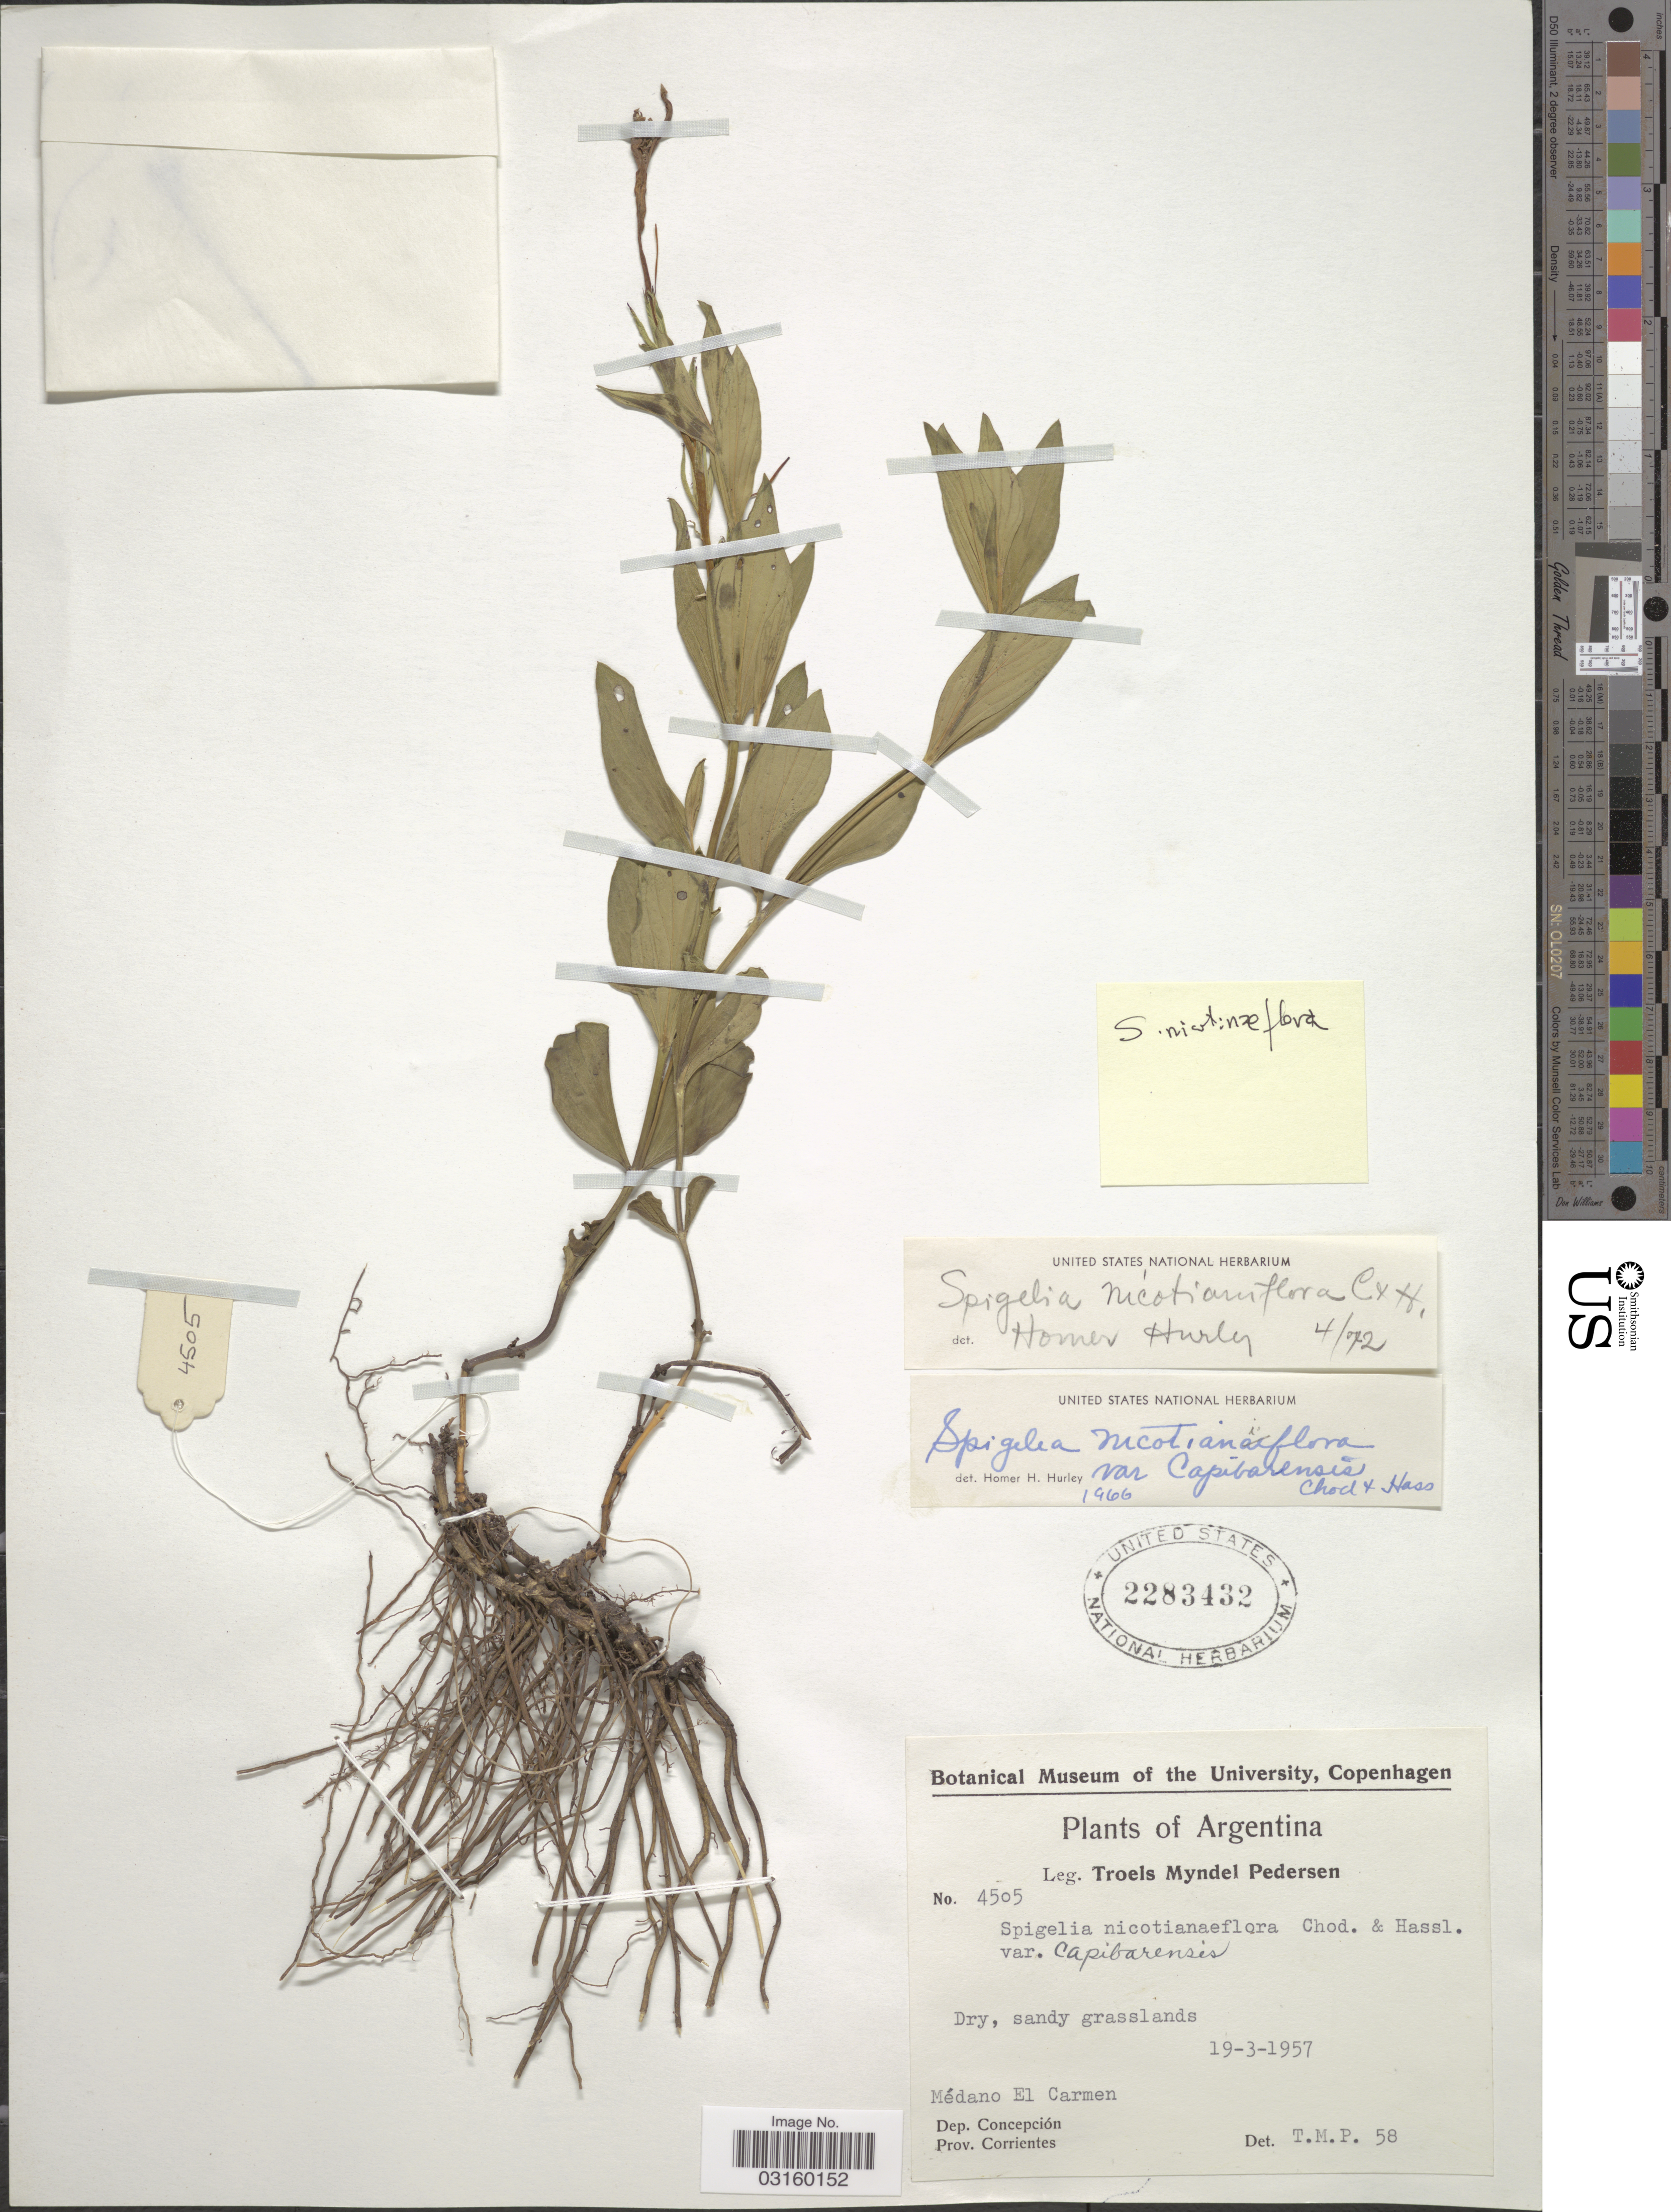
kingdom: Plantae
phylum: Tracheophyta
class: Magnoliopsida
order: Gentianales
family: Loganiaceae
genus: Spigelia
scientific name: Spigelia nicotianiflora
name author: Chodat & Hassl.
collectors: T. Pederson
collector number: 4505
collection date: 1957-03-19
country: Argentina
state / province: Corrientes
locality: Médano El Carmen. Dep. Concepción, Prov. Corrientes.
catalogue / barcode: US 2283432